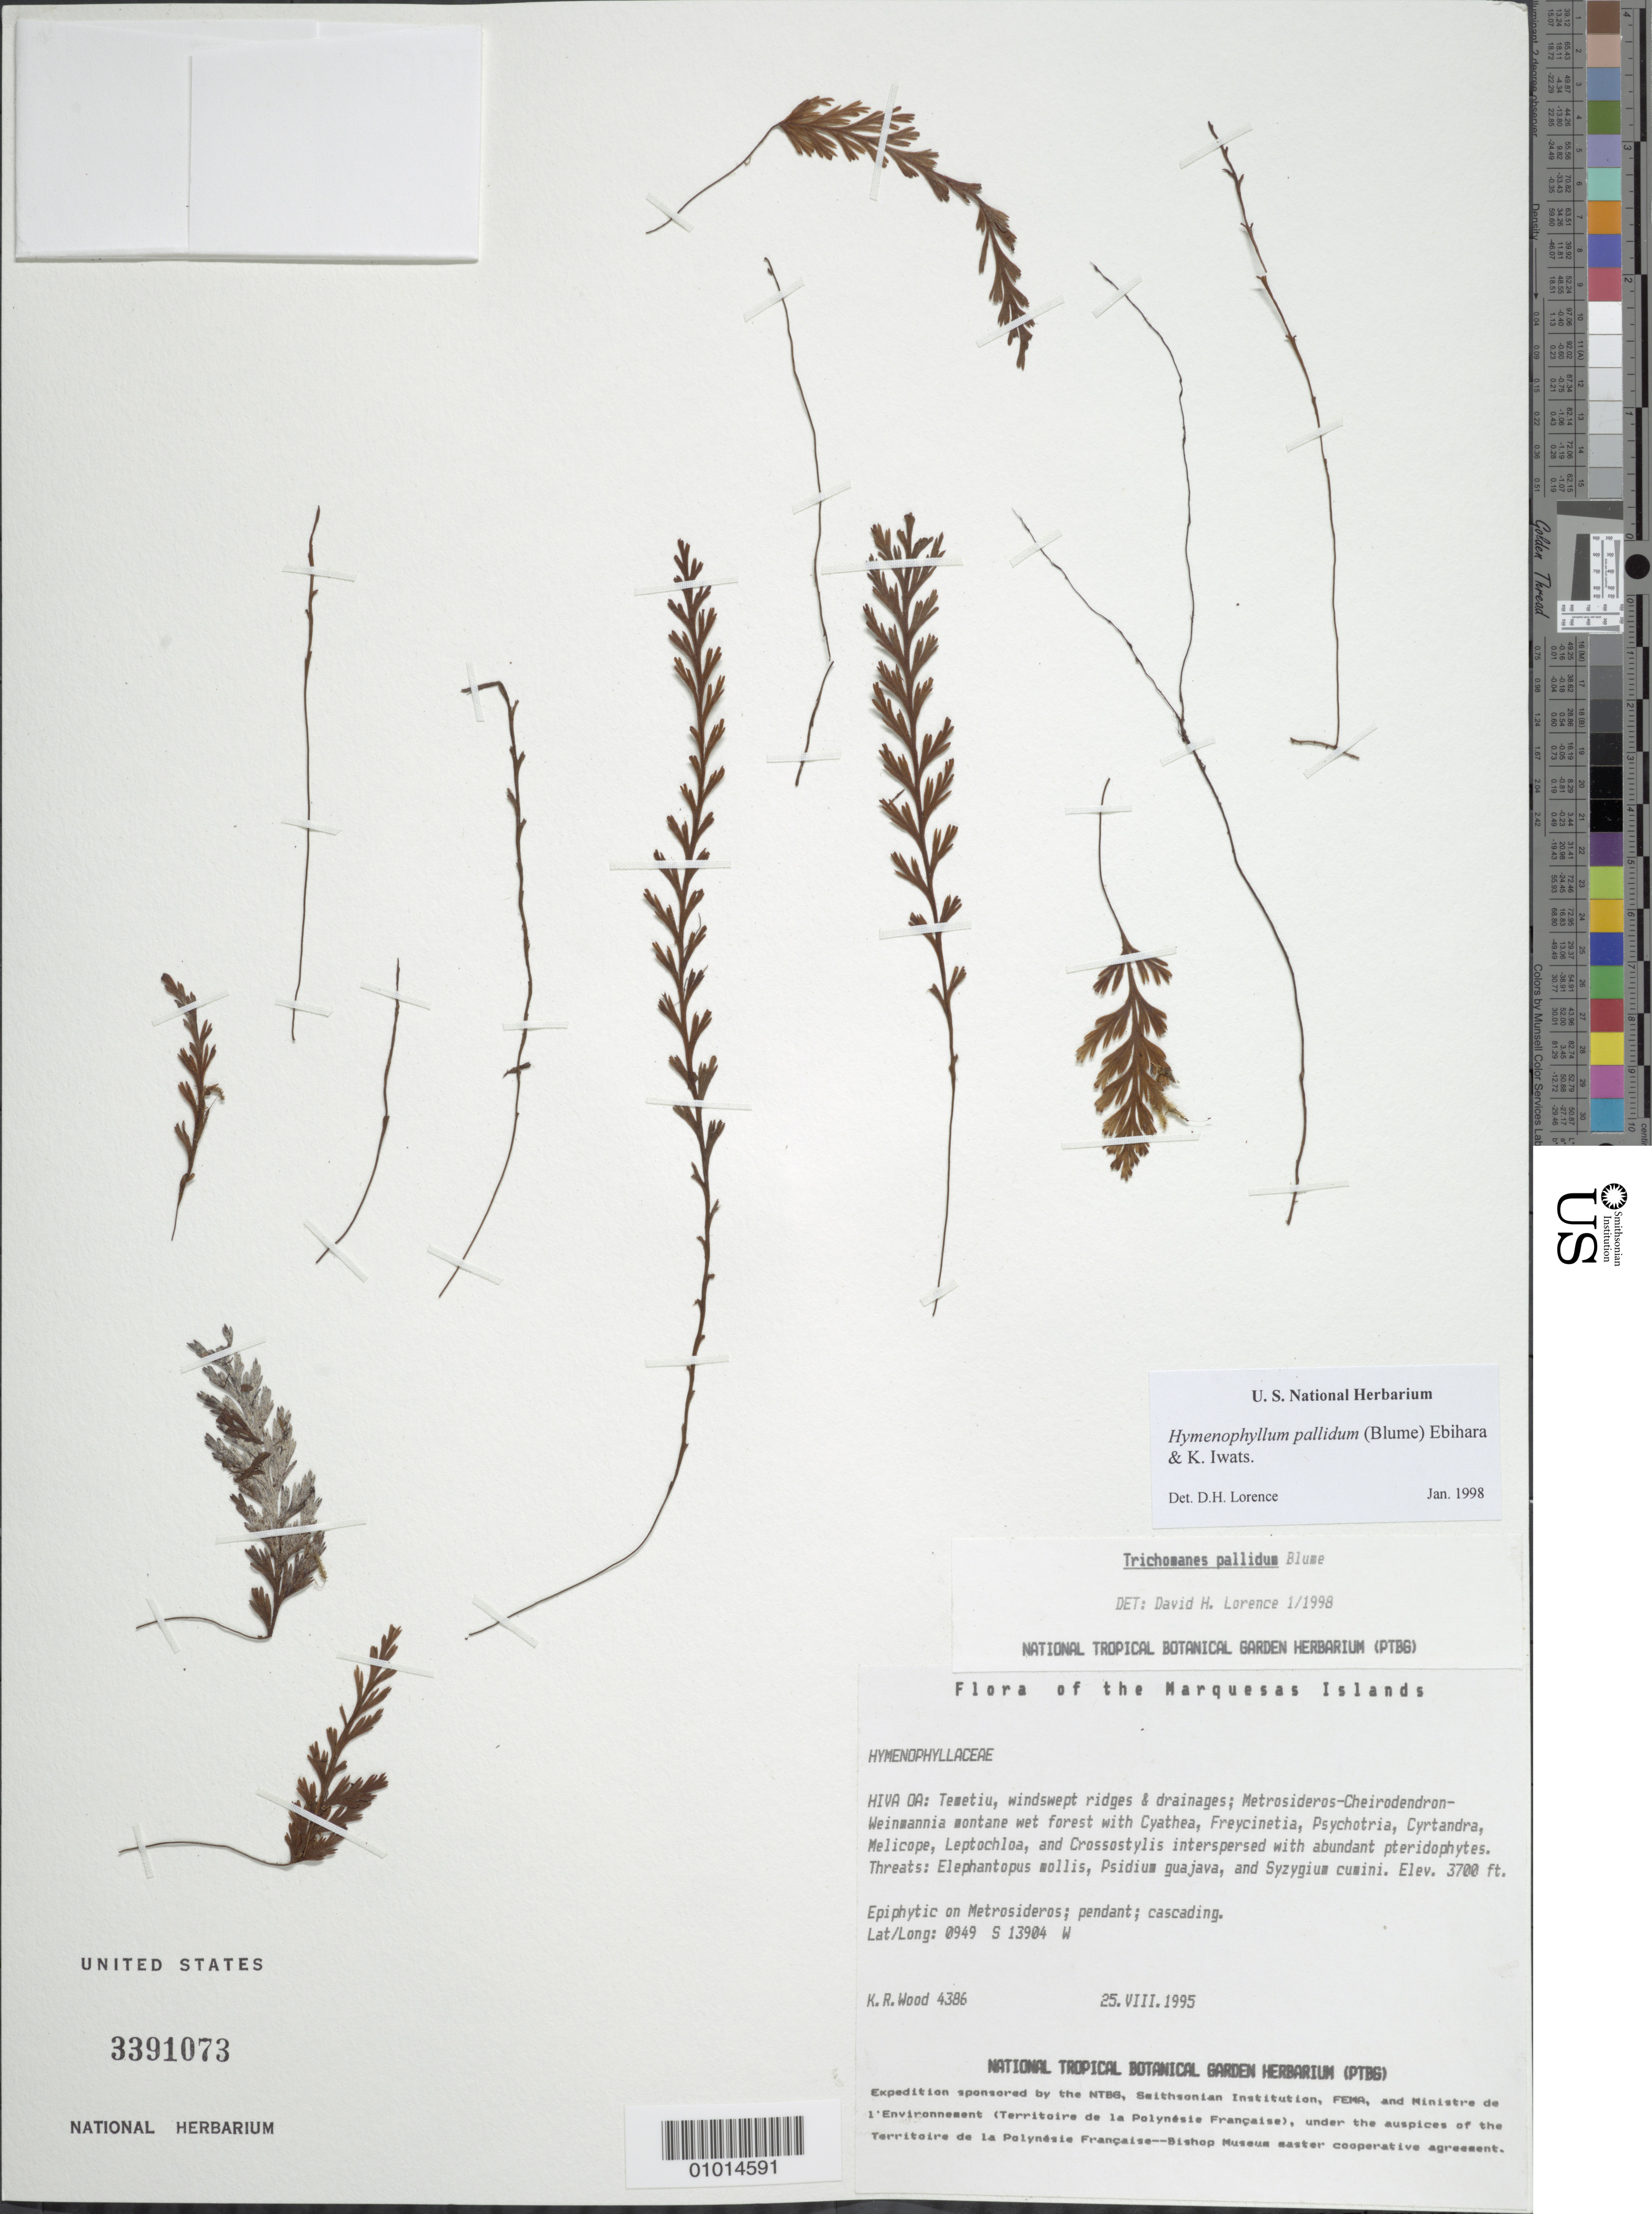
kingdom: Plantae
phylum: Tracheophyta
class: Polypodiopsida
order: Hymenophyllales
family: Hymenophyllaceae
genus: Hymenophyllum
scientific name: Hymenophyllum pallidum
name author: (Blume) Ebihara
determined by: Lorence, David H., (PTBG), National Tropical Botanical Garden (UNITED STATES)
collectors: K. R. Wood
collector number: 4386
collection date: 1995-08-25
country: French Polynesia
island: Hiva Oa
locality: Temetiu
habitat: windswept ridges and drainages, In Metrosideros-Cheirodendron-Weinmannia montane wet forest and Cyathea-Freycinetia interspersed with rich pteridophyte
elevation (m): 1128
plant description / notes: Elaphantopsis mollis, Psidium guajava, Syzygium cuminii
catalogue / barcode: US 3391073